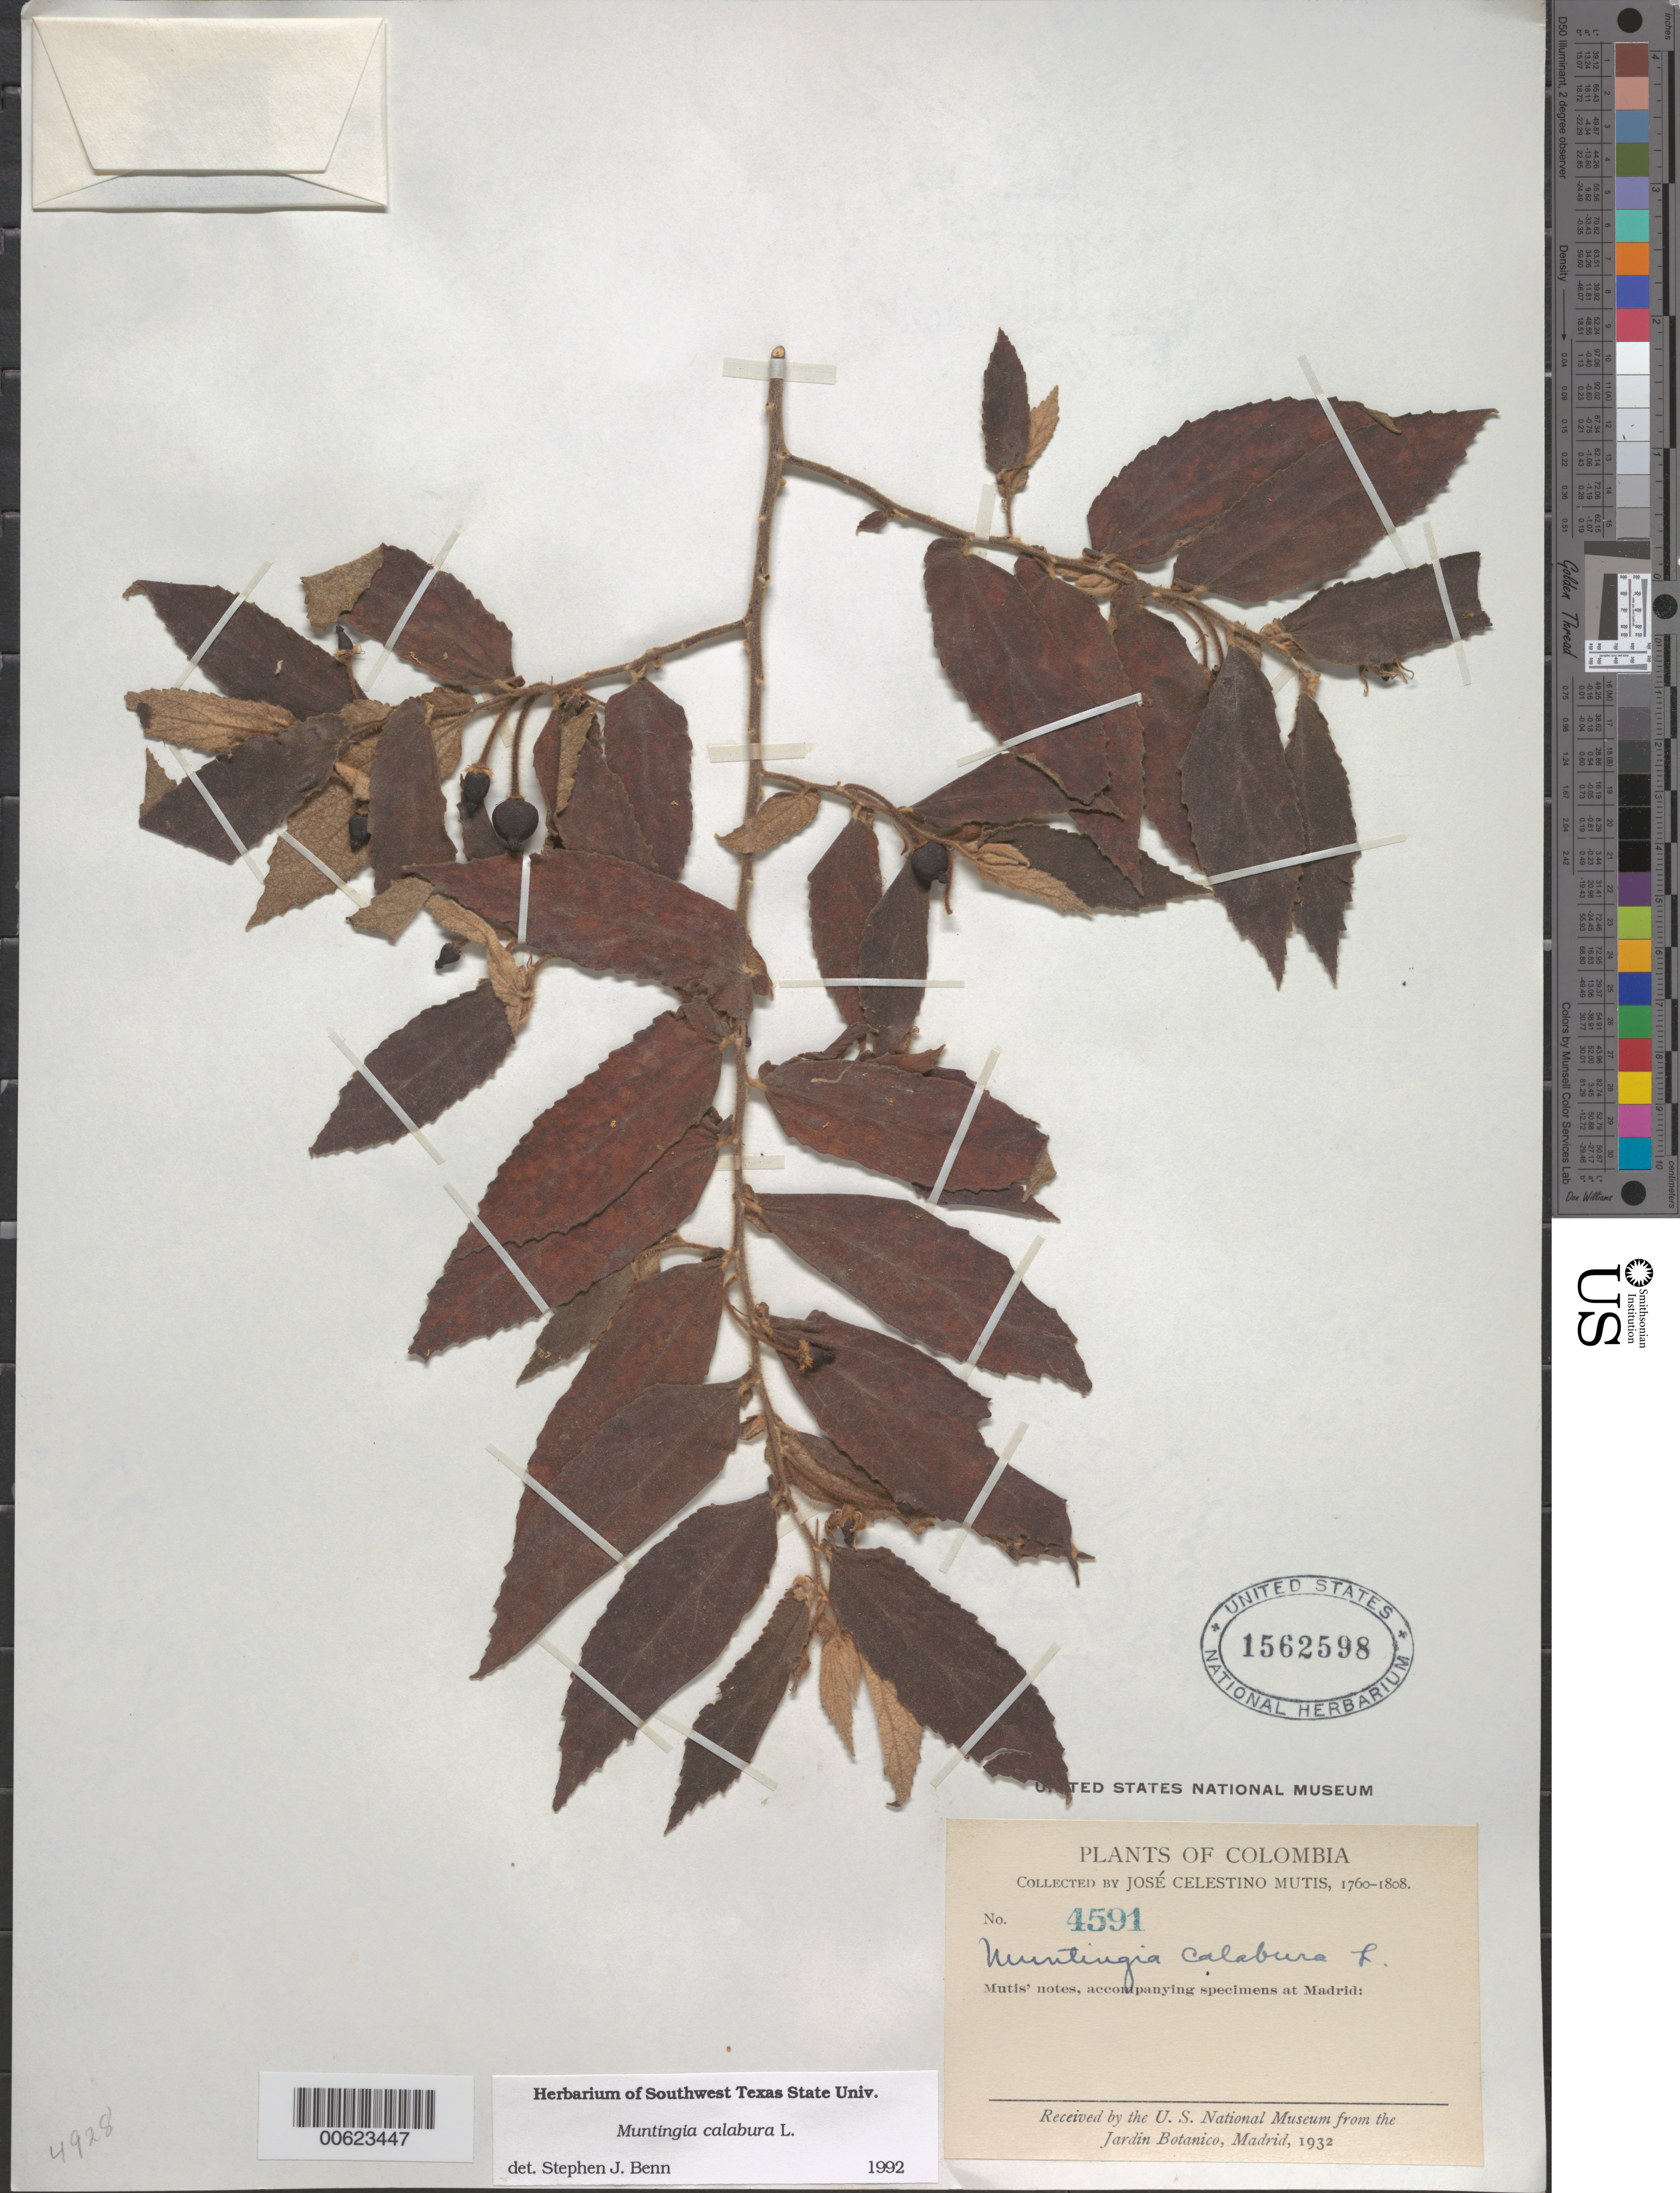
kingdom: Plantae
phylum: Tracheophyta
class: Magnoliopsida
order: Malvales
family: Muntingiaceae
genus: Muntingia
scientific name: Muntingia calabura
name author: L.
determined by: Benn, S. J.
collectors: J. C. B. Mutis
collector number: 4591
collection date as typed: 1760 to -- --- 1808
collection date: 1760/1808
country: Colombia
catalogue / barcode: US 1562598